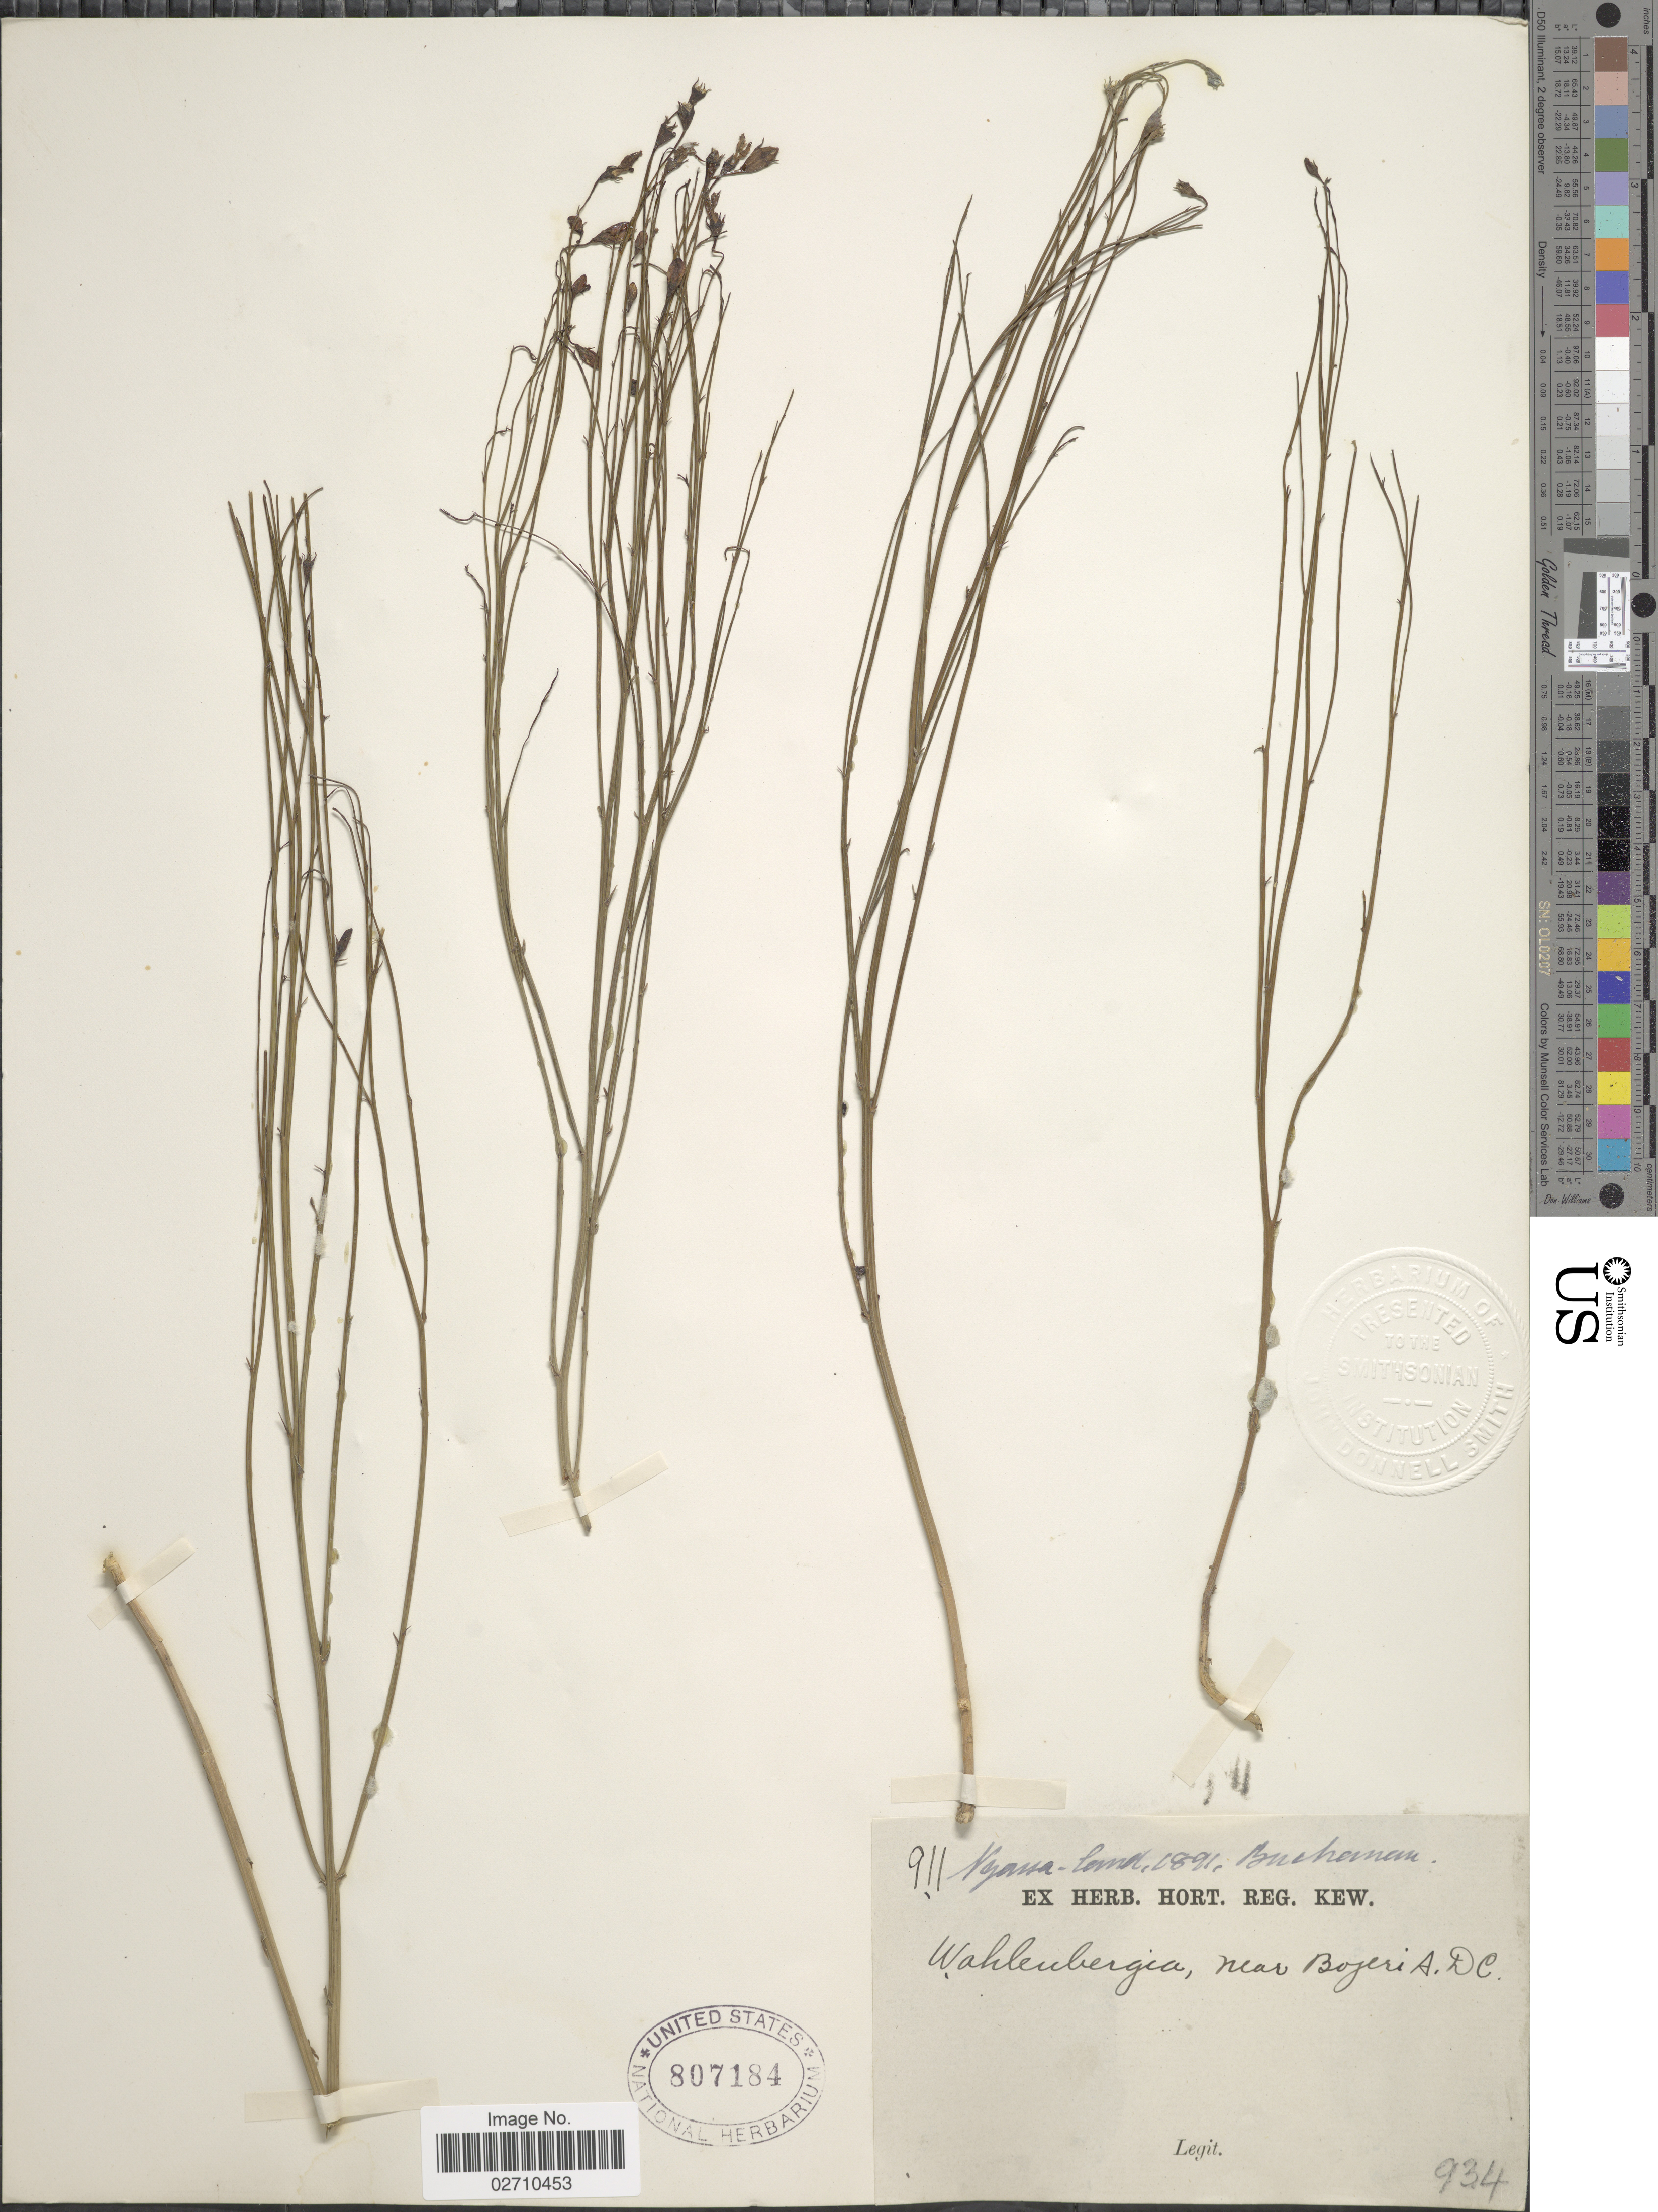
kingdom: Plantae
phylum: Tracheophyta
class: Magnoliopsida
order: Asterales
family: Campanulaceae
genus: Wahlenbergia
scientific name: Wahlenbergia bojeri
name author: A. DC.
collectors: -. Buchanan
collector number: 911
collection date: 1891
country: Malawi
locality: Nyasa-land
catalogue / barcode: US 807184